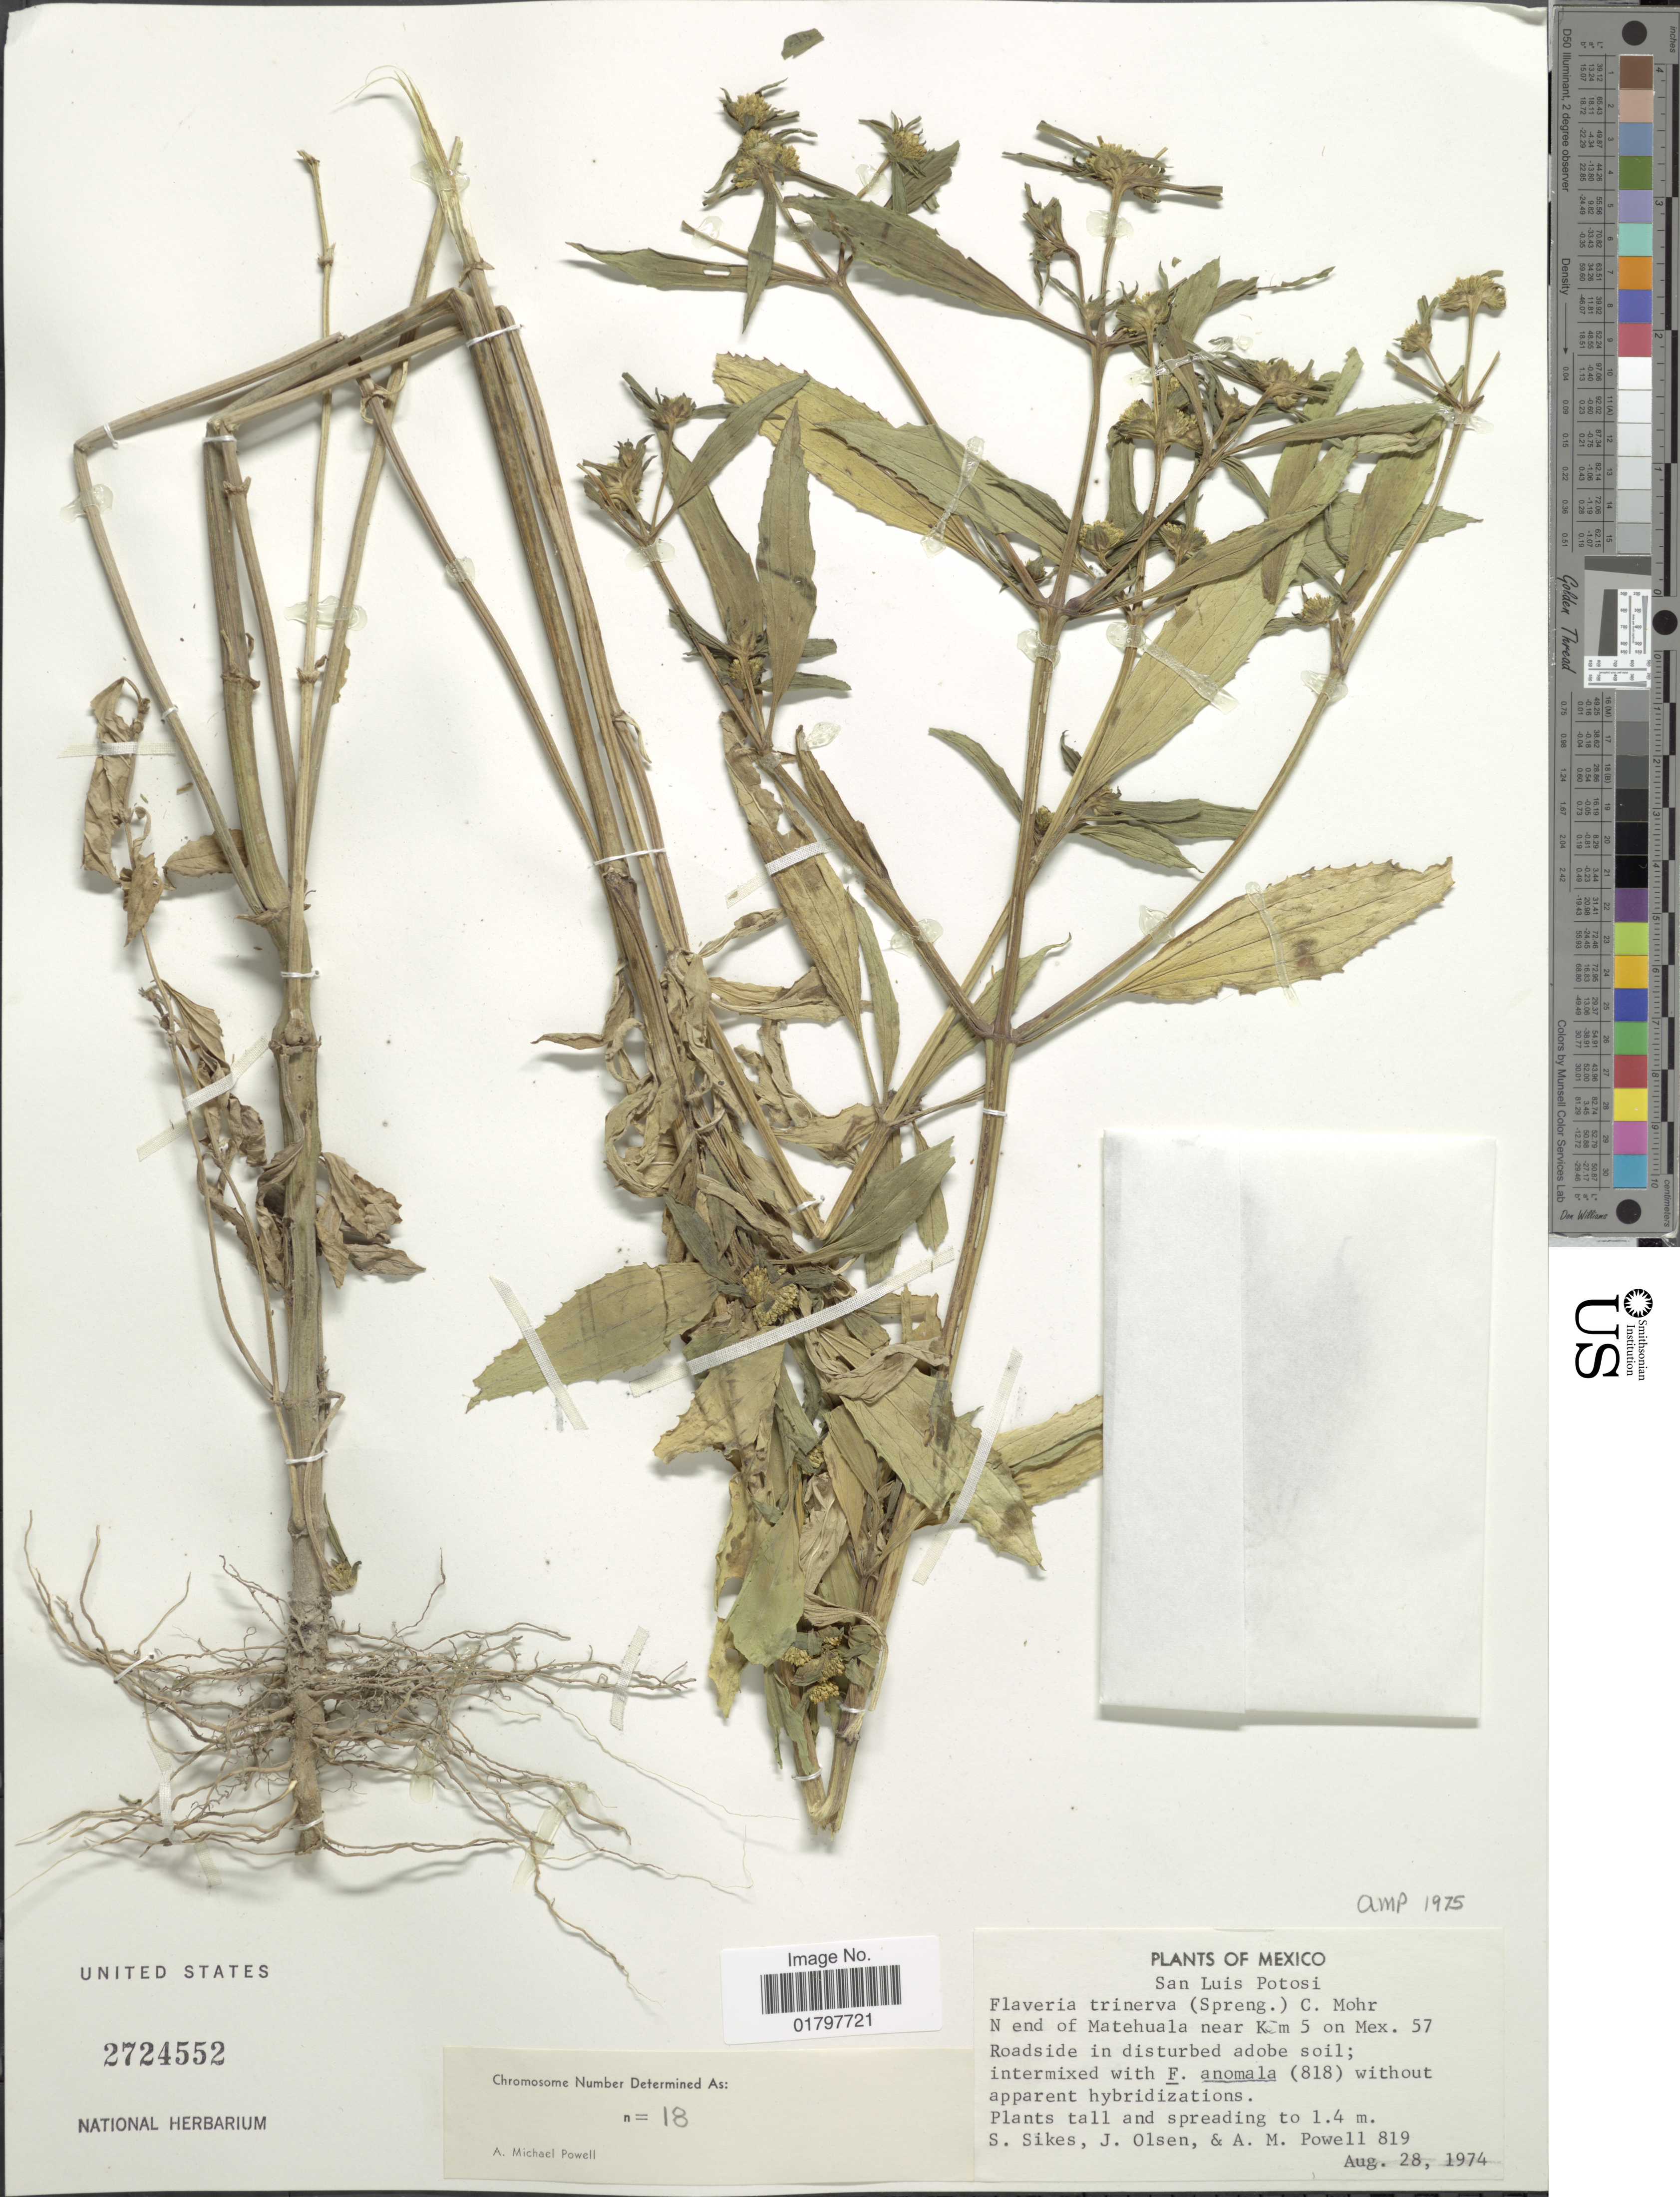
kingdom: Plantae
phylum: Tracheophyta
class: Magnoliopsida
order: Asterales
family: Asteraceae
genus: Flaveria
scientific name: Flaveria trinervia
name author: (Spreng.) C. Mohr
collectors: S. Sikes, J. Olsen & A. M. Powell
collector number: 819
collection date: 1974-08-28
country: Mexico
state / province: San Luis Potosí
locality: N end of Matehuala near Km 5 on Mex. 57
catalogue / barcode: US 2724552